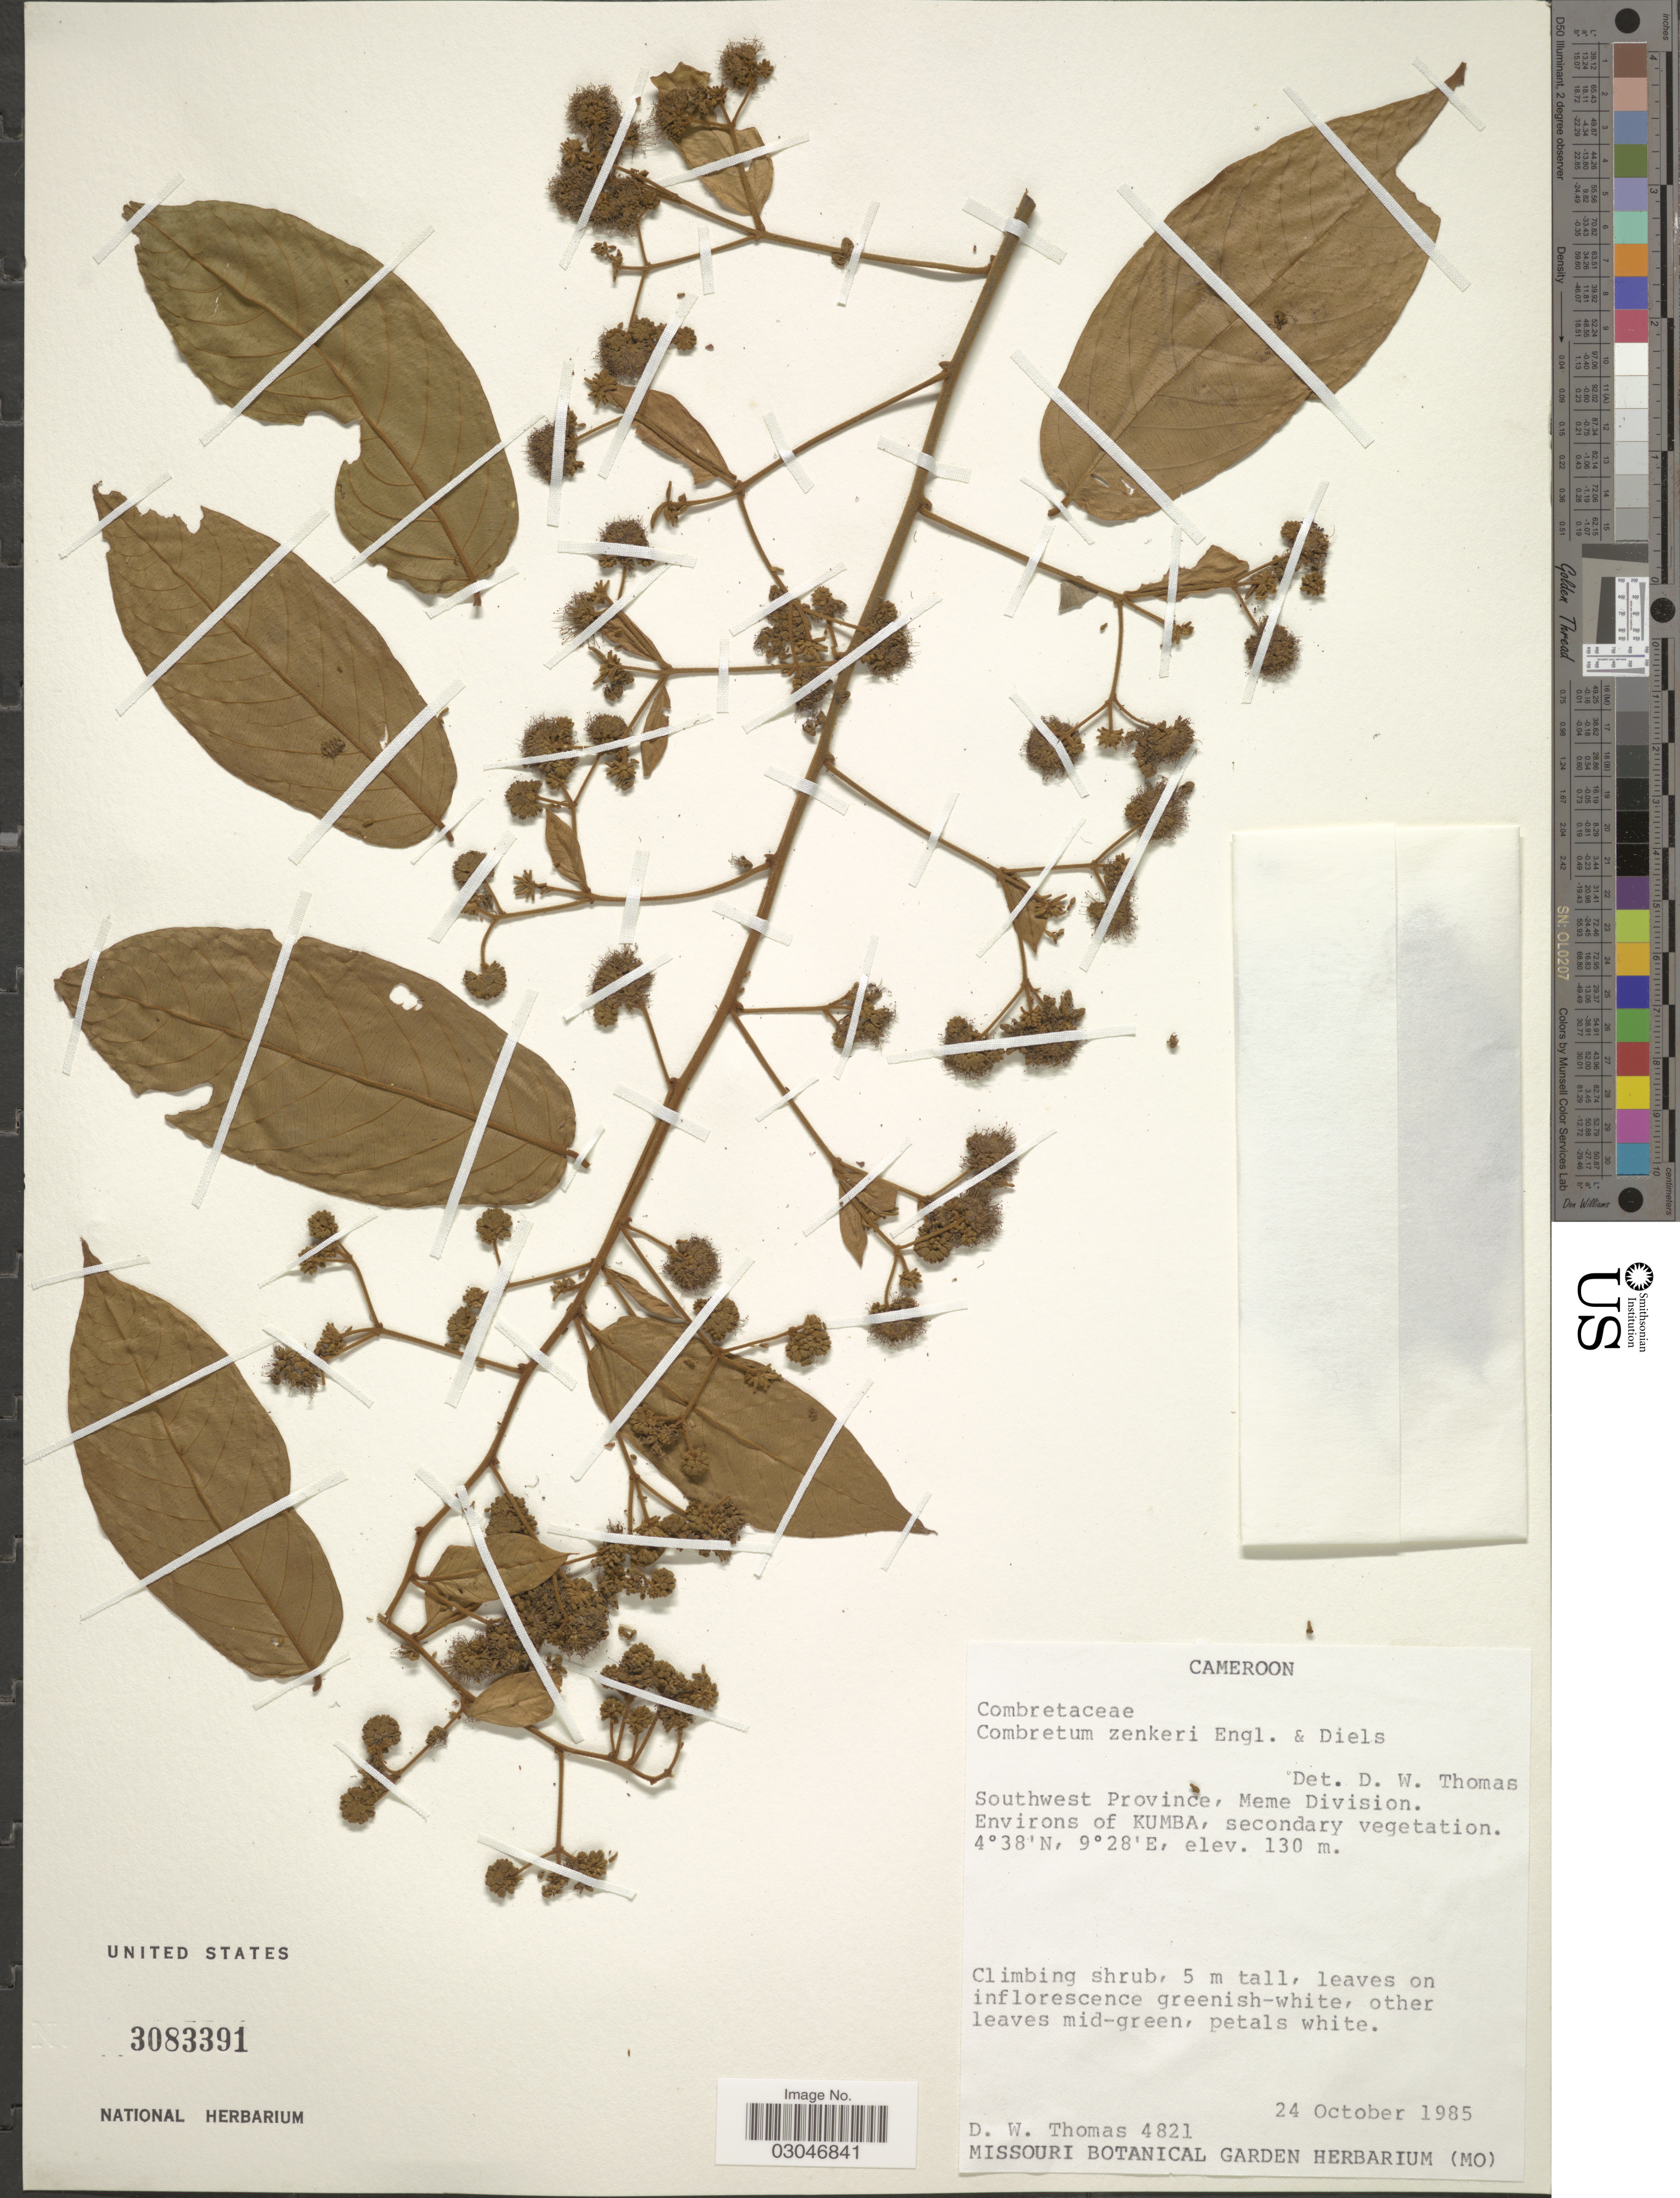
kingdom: Plantae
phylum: Tracheophyta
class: Magnoliopsida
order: Myrtales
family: Combretaceae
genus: Combretum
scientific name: Combretum zenkeri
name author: Engl. & Diels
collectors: D. W. Thomas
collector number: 4821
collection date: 1985-10-24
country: Cameroon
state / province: Sud-Ouest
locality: Southwest Province, Meme Division. Environs of Kumba.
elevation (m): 130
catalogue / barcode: US 3083391